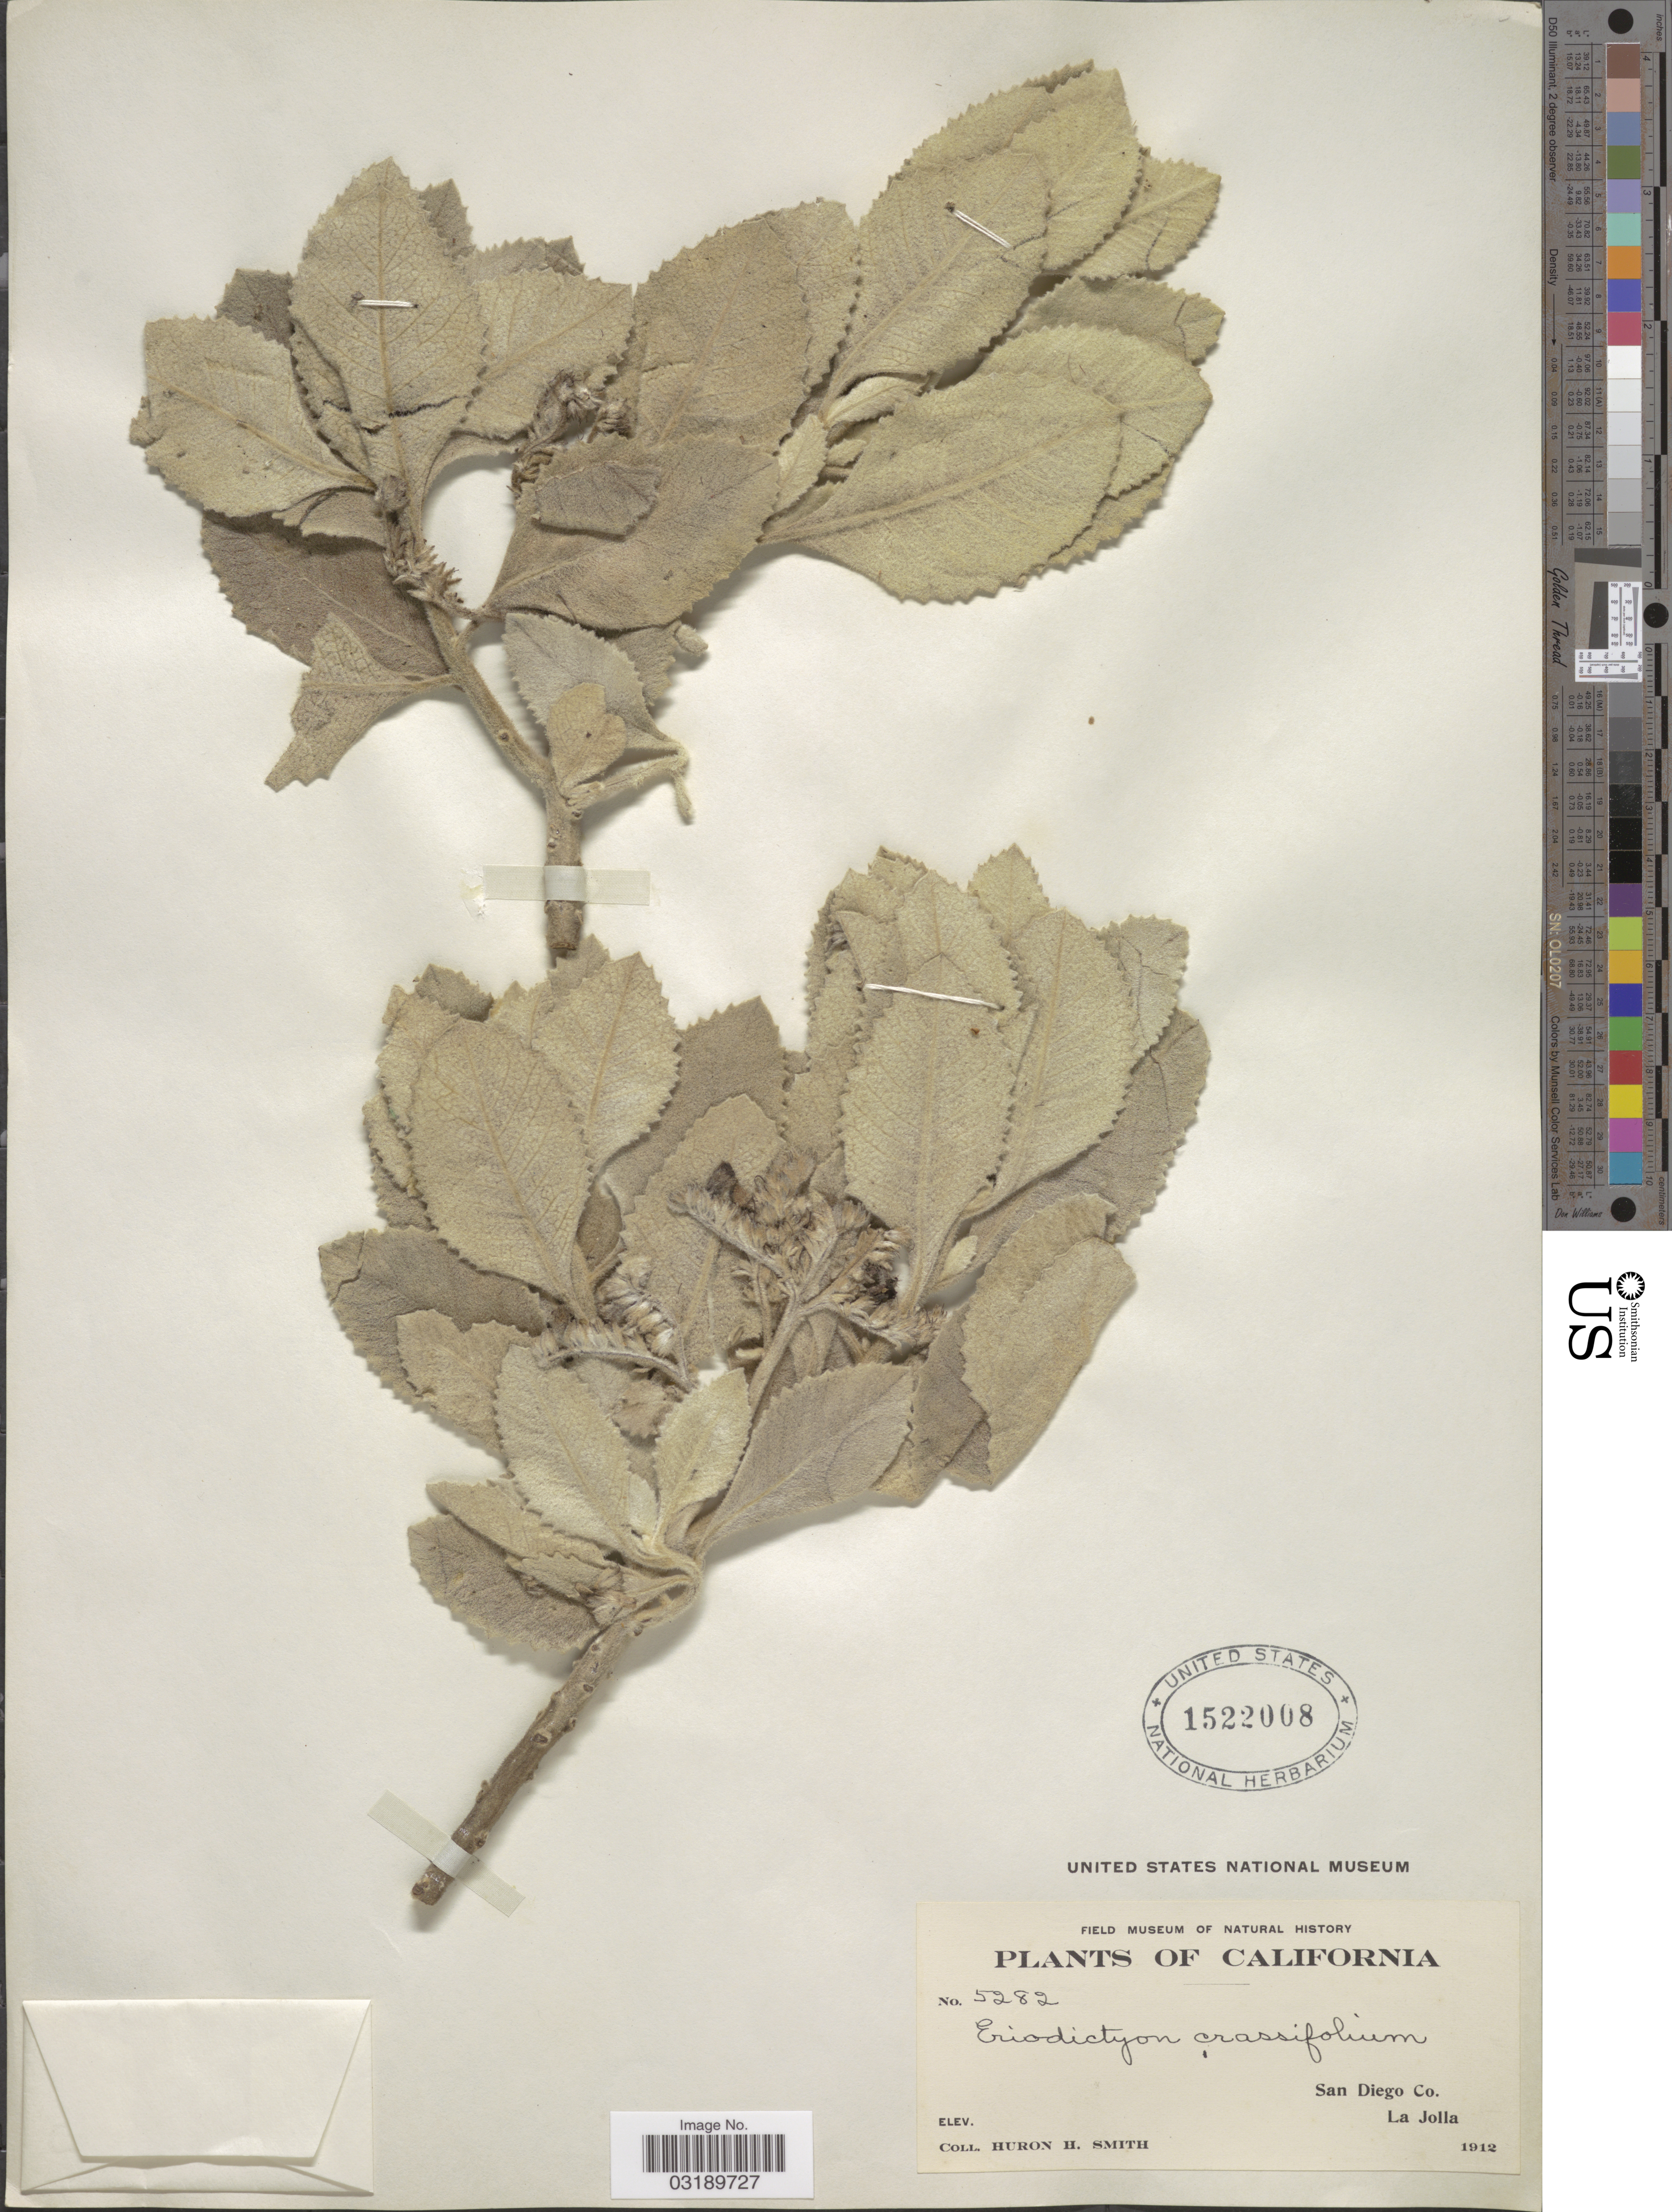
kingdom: Plantae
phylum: Tracheophyta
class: Magnoliopsida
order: Boraginales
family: Namaceae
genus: Eriodictyon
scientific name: Eriodictyon crassifolium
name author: Benth.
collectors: Huron H. Smith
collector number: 5282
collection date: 1912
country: United States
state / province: California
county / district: San Diego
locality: San Diego Co. La Jolla.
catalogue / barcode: US 1522008